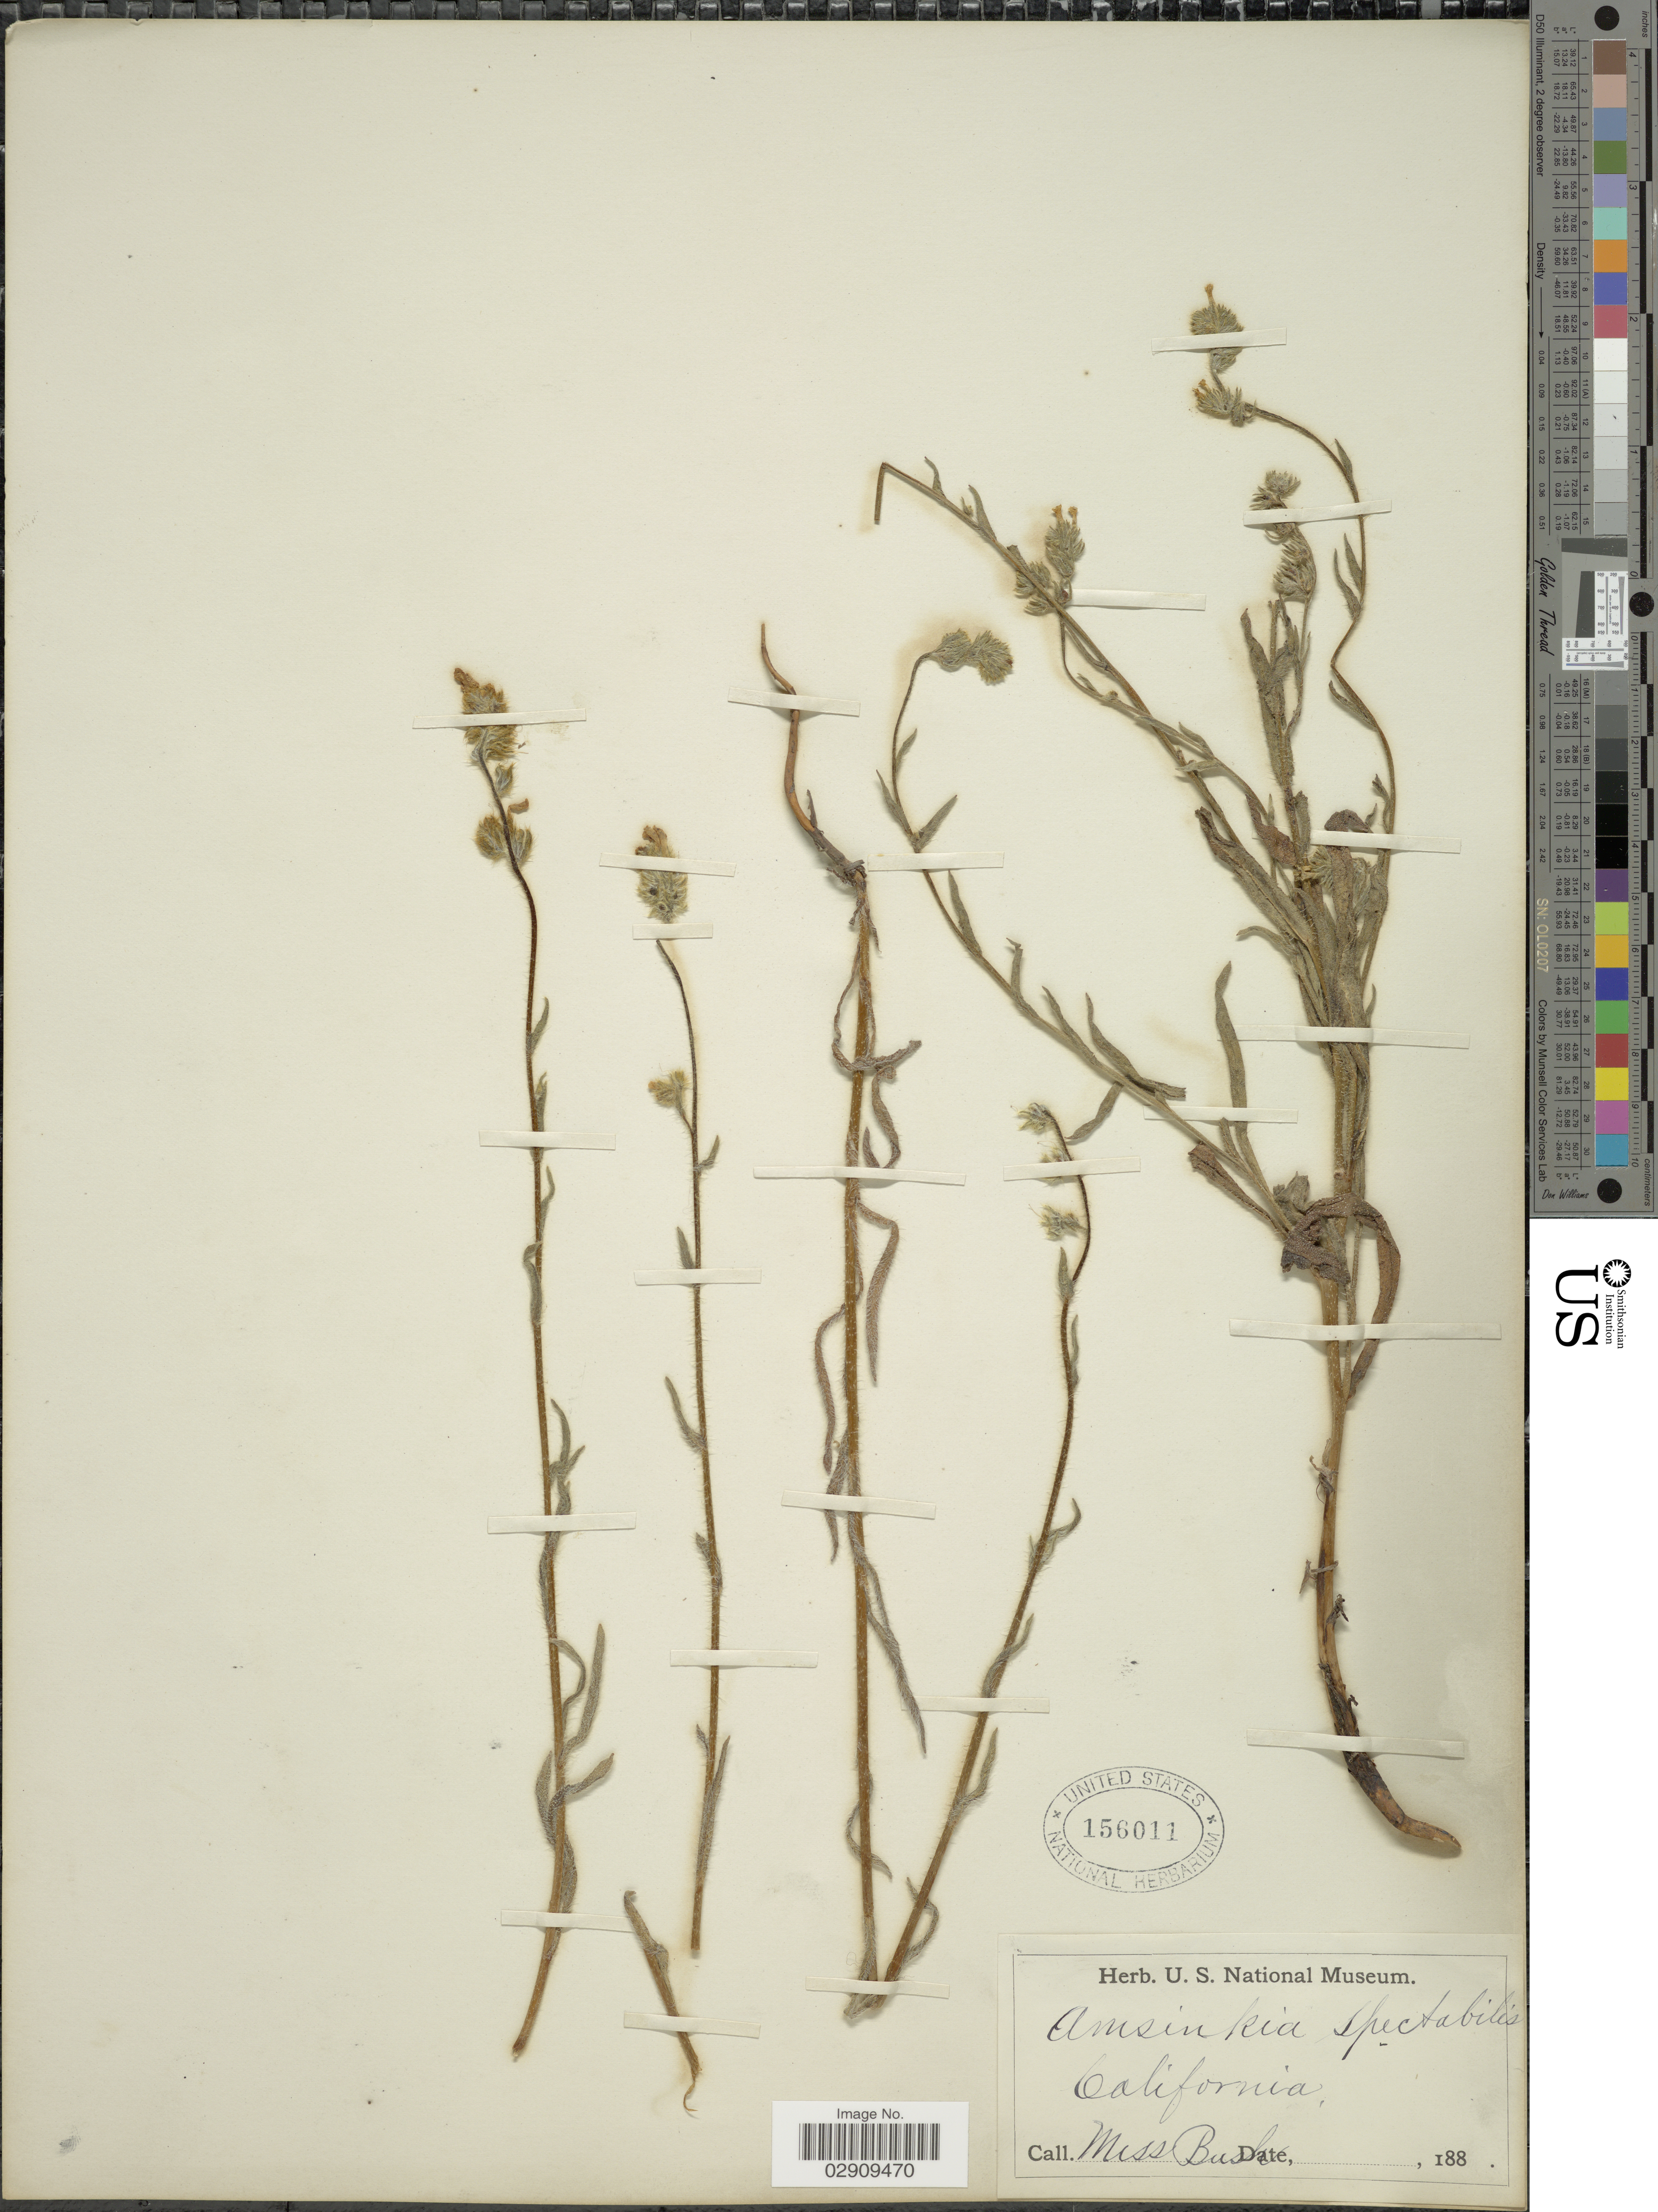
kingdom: Plantae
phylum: Tracheophyta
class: Magnoliopsida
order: Boraginales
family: Boraginaceae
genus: Amsinckia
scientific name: Amsinckia spectabilis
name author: Fisch. & C.A. Mey.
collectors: Bush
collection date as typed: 188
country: United States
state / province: California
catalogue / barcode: US 156011